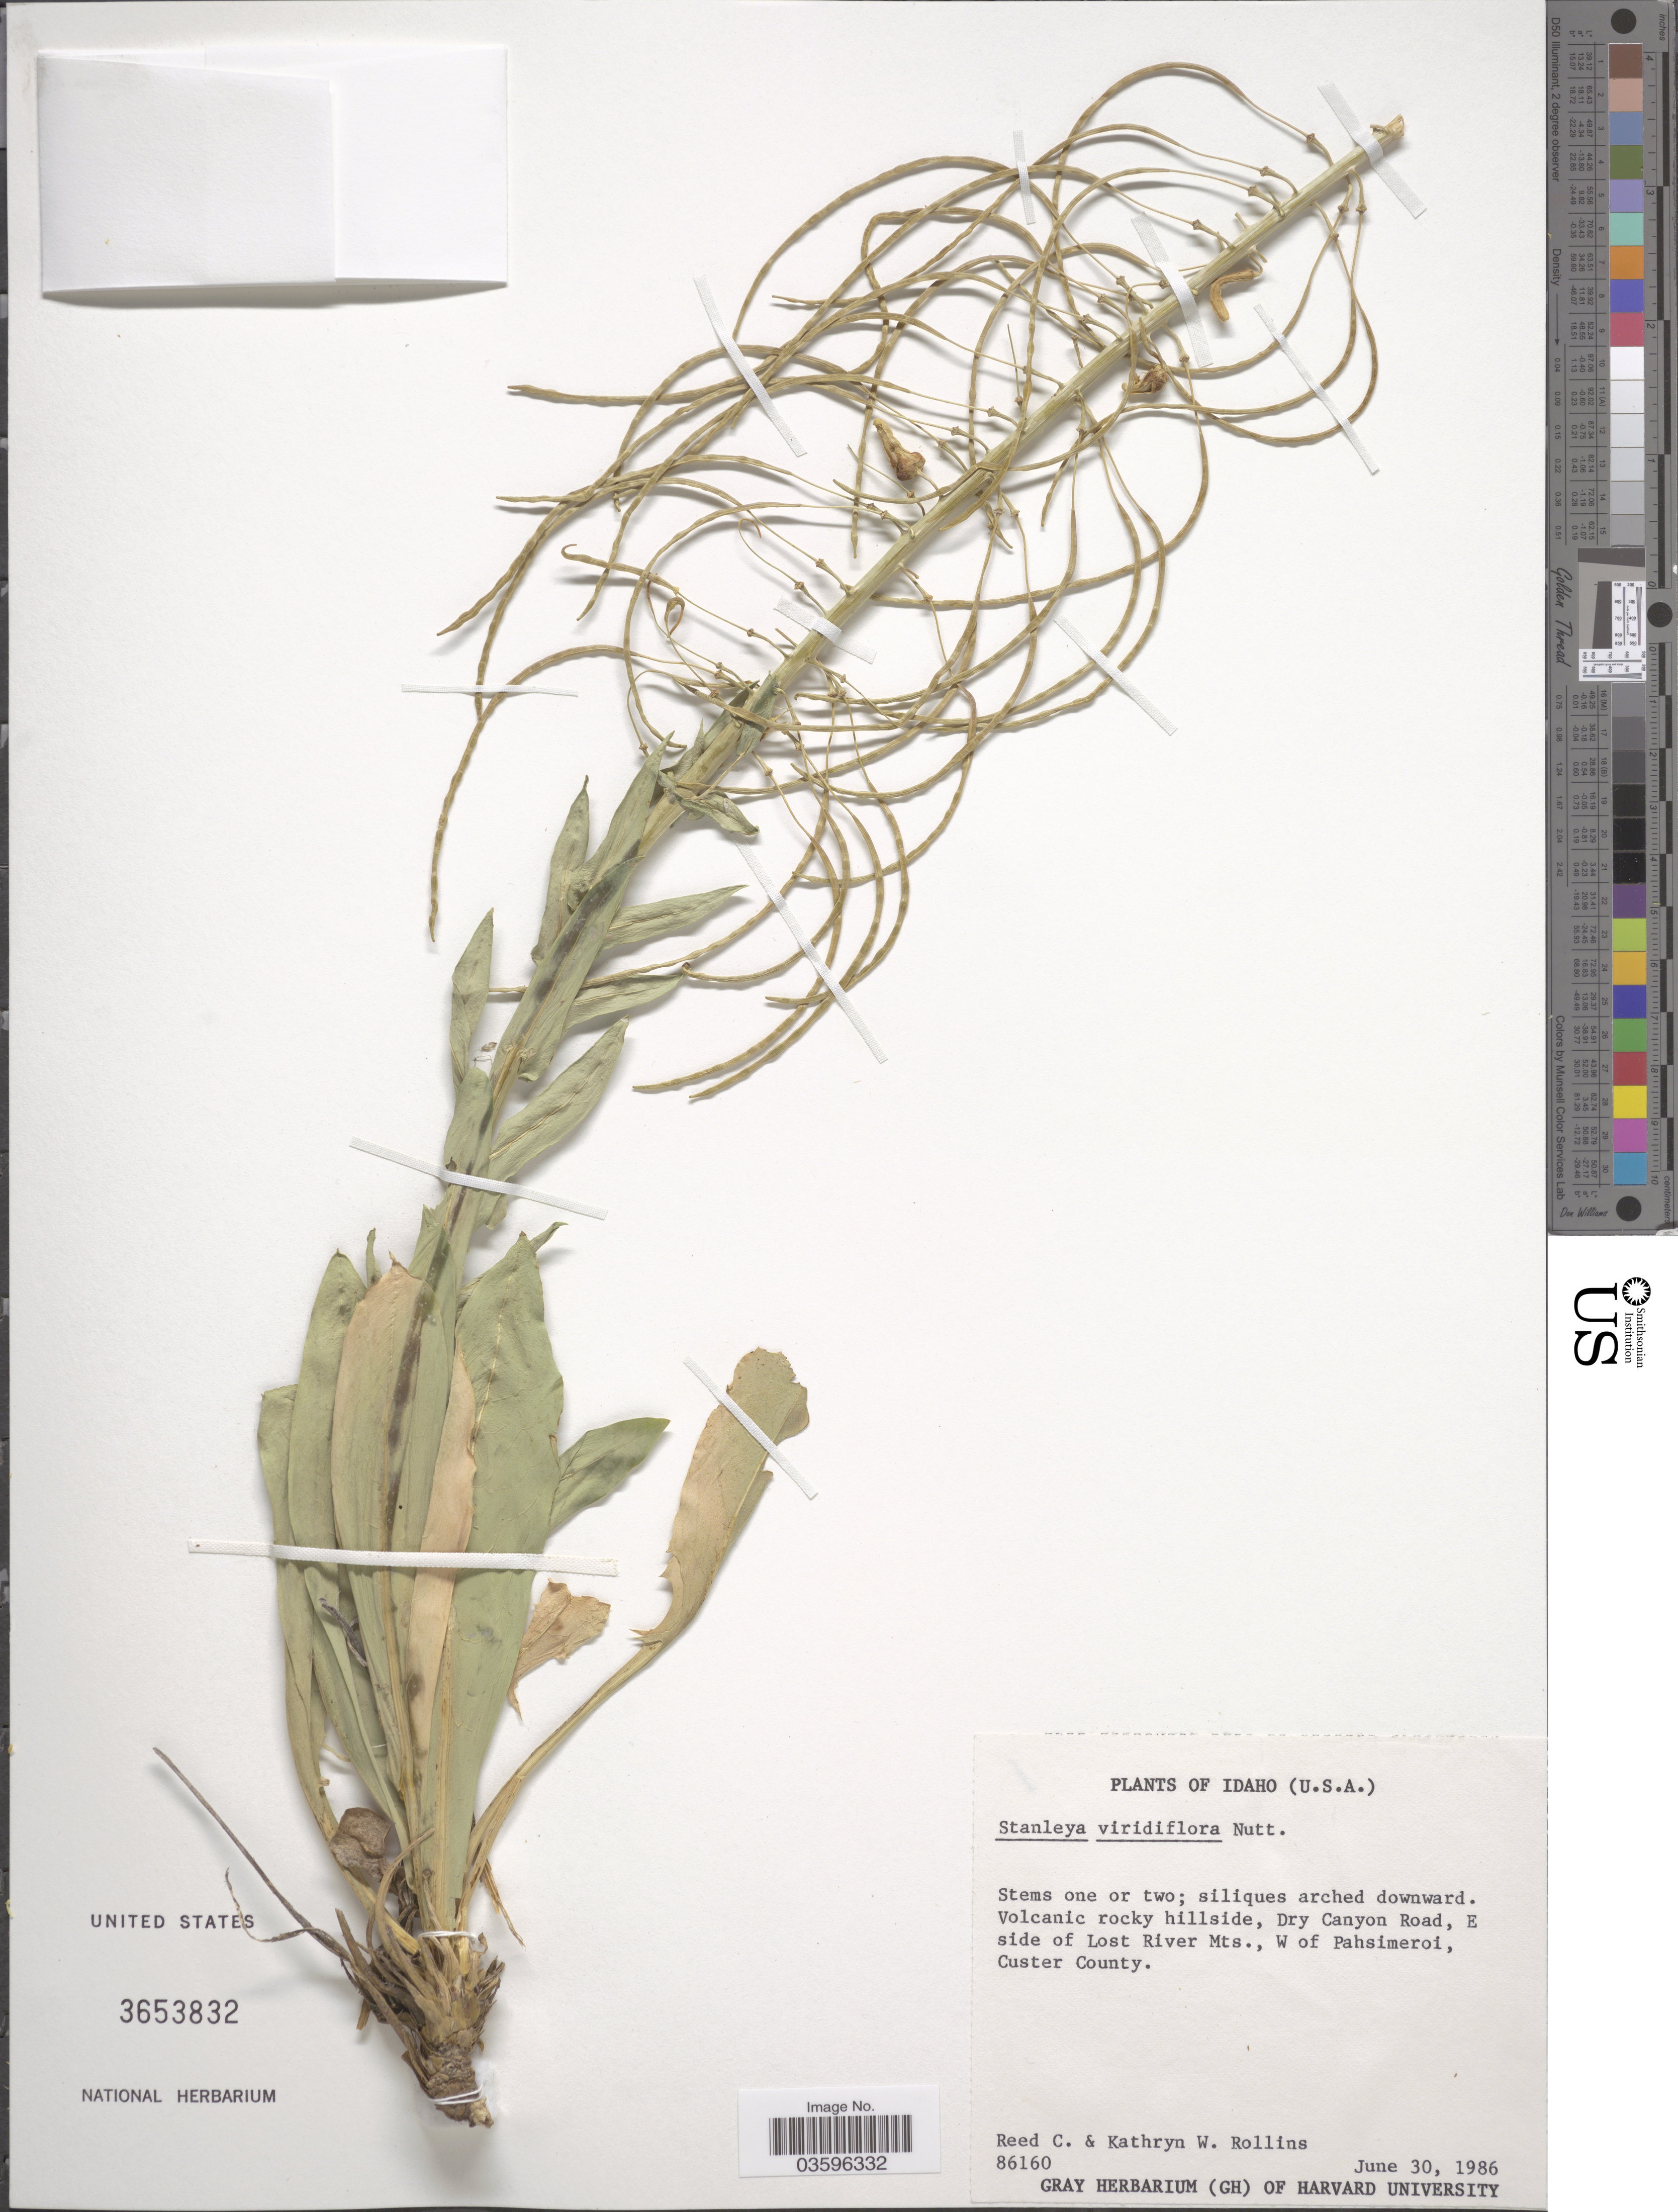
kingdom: Plantae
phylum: Tracheophyta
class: Magnoliopsida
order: Brassicales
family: Brassicaceae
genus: Stanleya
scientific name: Stanleya viridiflora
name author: Nutt.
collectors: R. C. Rollins & K. W. Rollins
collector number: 86160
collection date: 1986-06-30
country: United States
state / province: Idaho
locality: Dry Canyon Road, E side of Lost River Mts., W. of Pahsimeroi, Custer County.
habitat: volcanic rocky hillside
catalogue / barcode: US 3653832